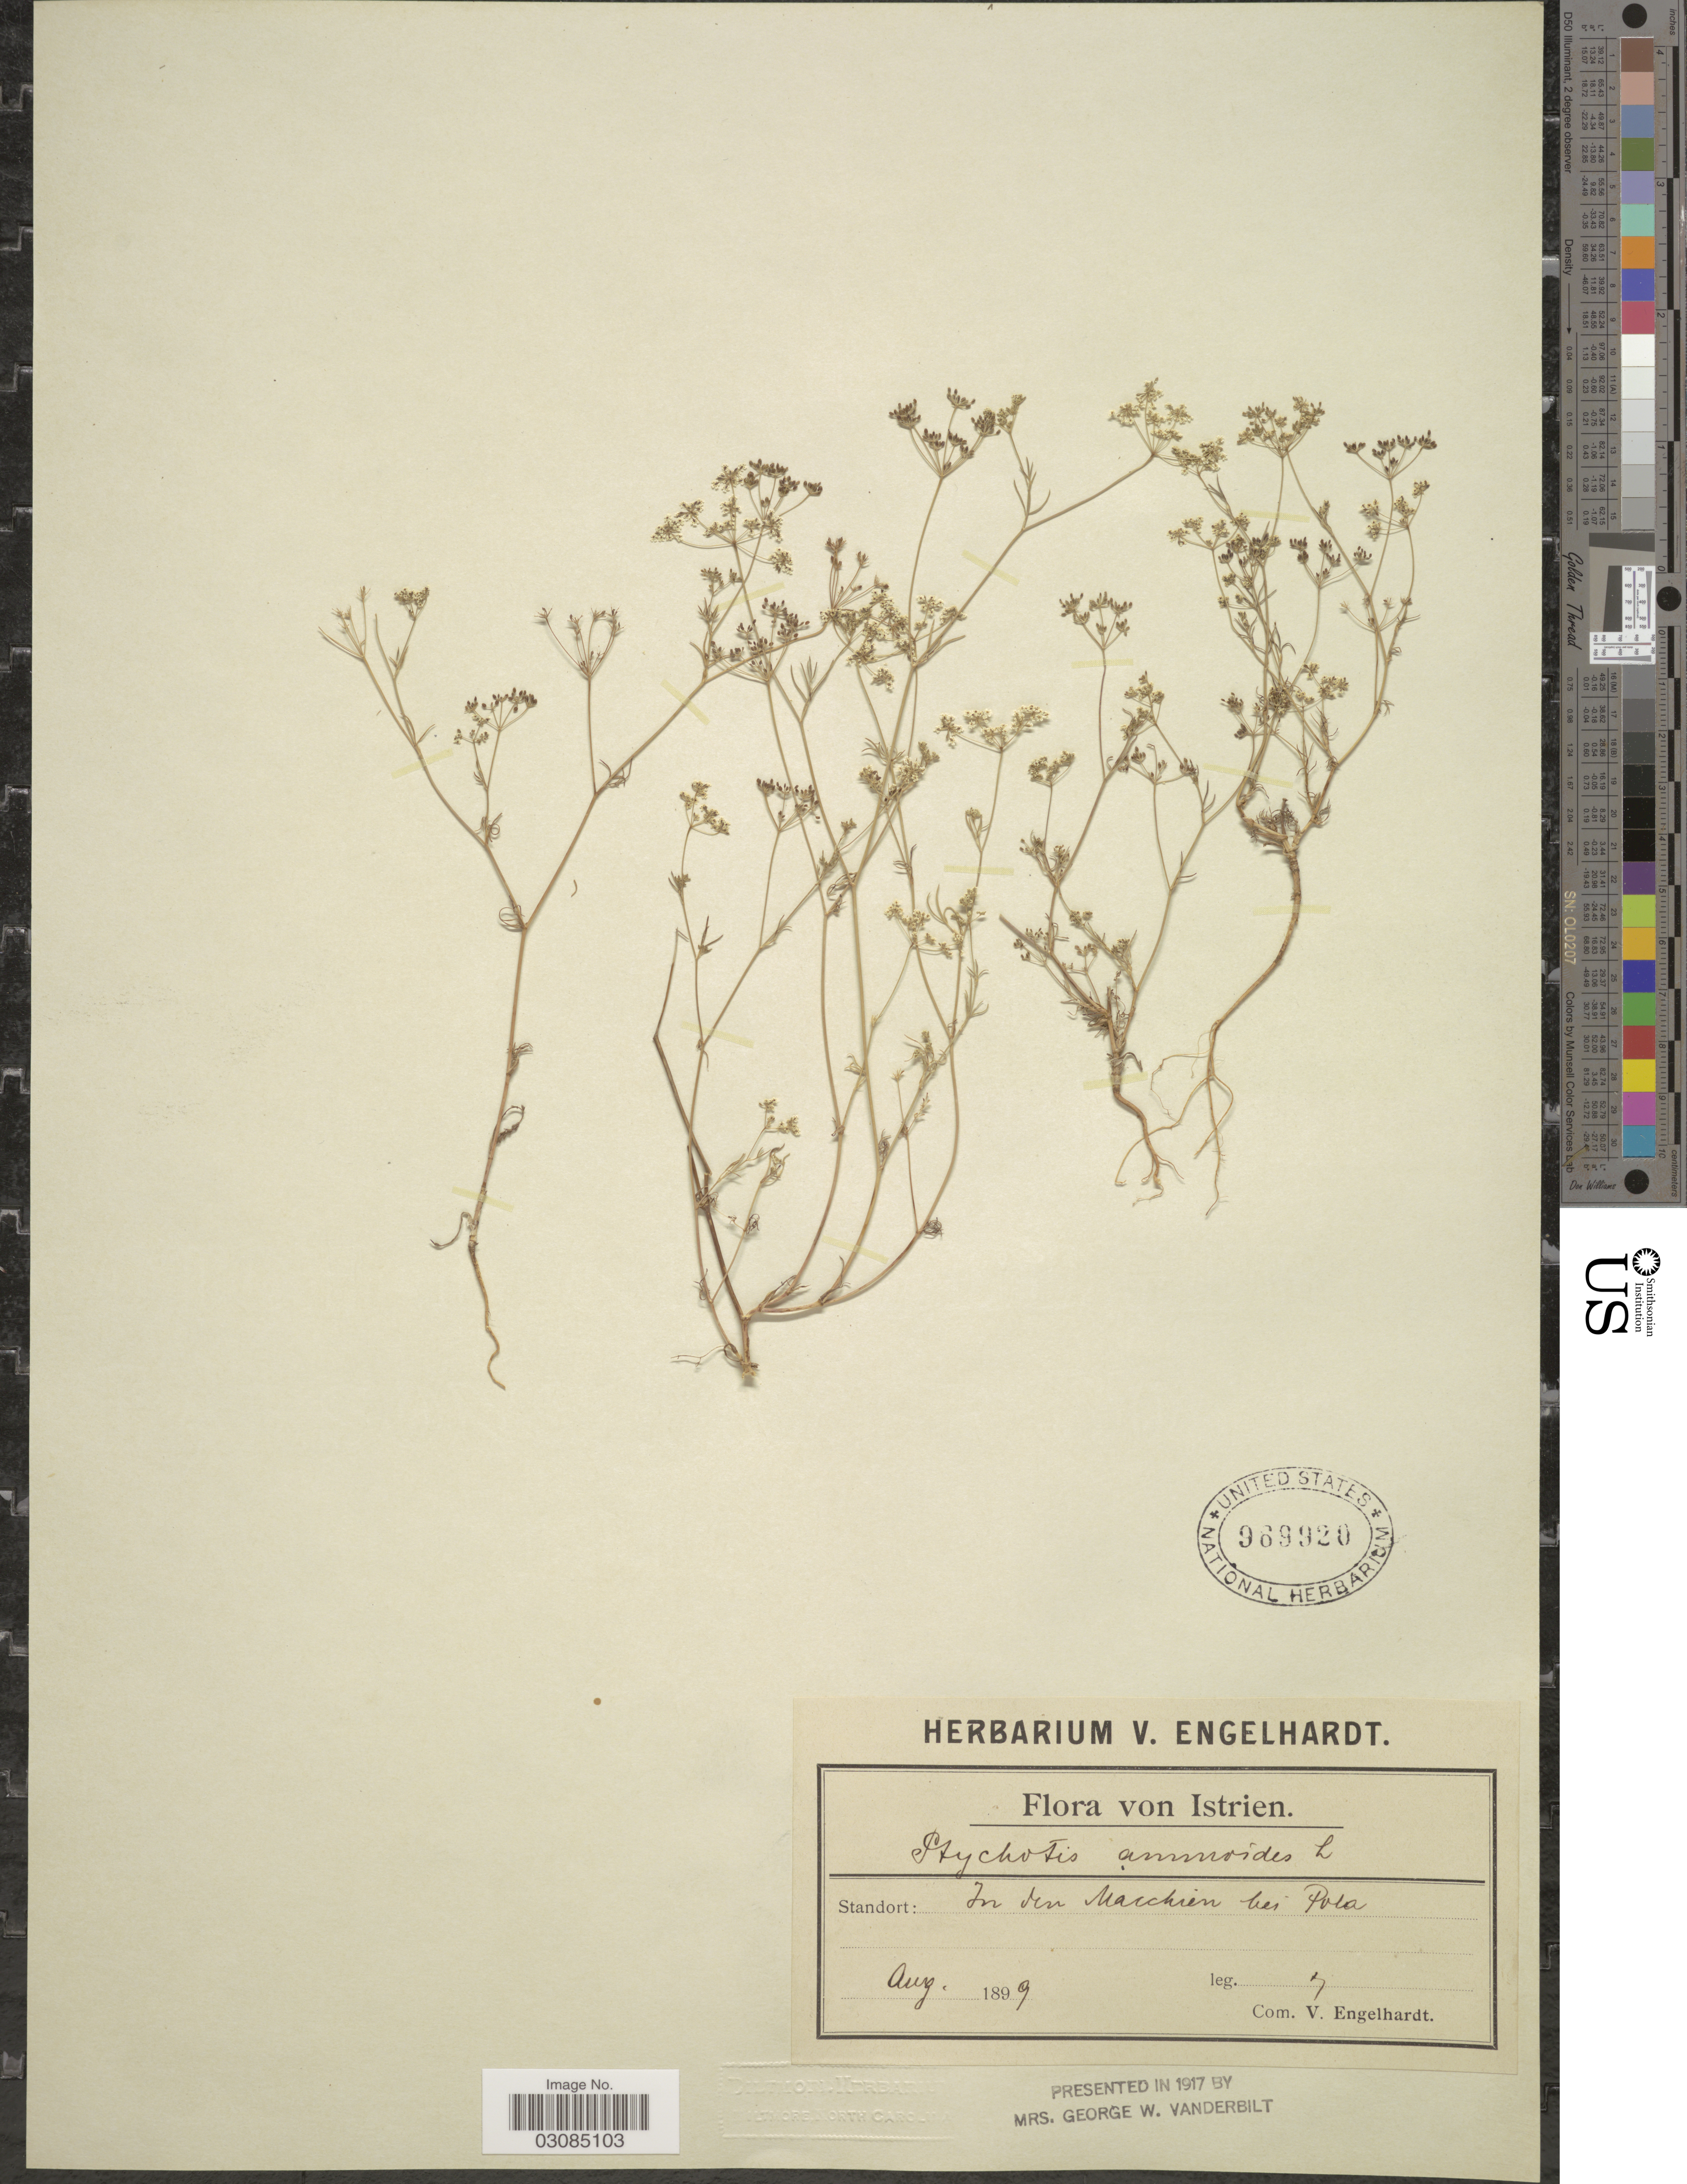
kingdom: Plantae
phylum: Tracheophyta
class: Magnoliopsida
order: Apiales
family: Apiaceae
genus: Ptychotis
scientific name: Ptychotis ammoides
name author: (L.) W.D.J. Koch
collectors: V. Engelhardt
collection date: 1899-08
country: Croatia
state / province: Istria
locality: Istrien. Standort: In den Macchien bei Pula.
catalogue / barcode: US 969920